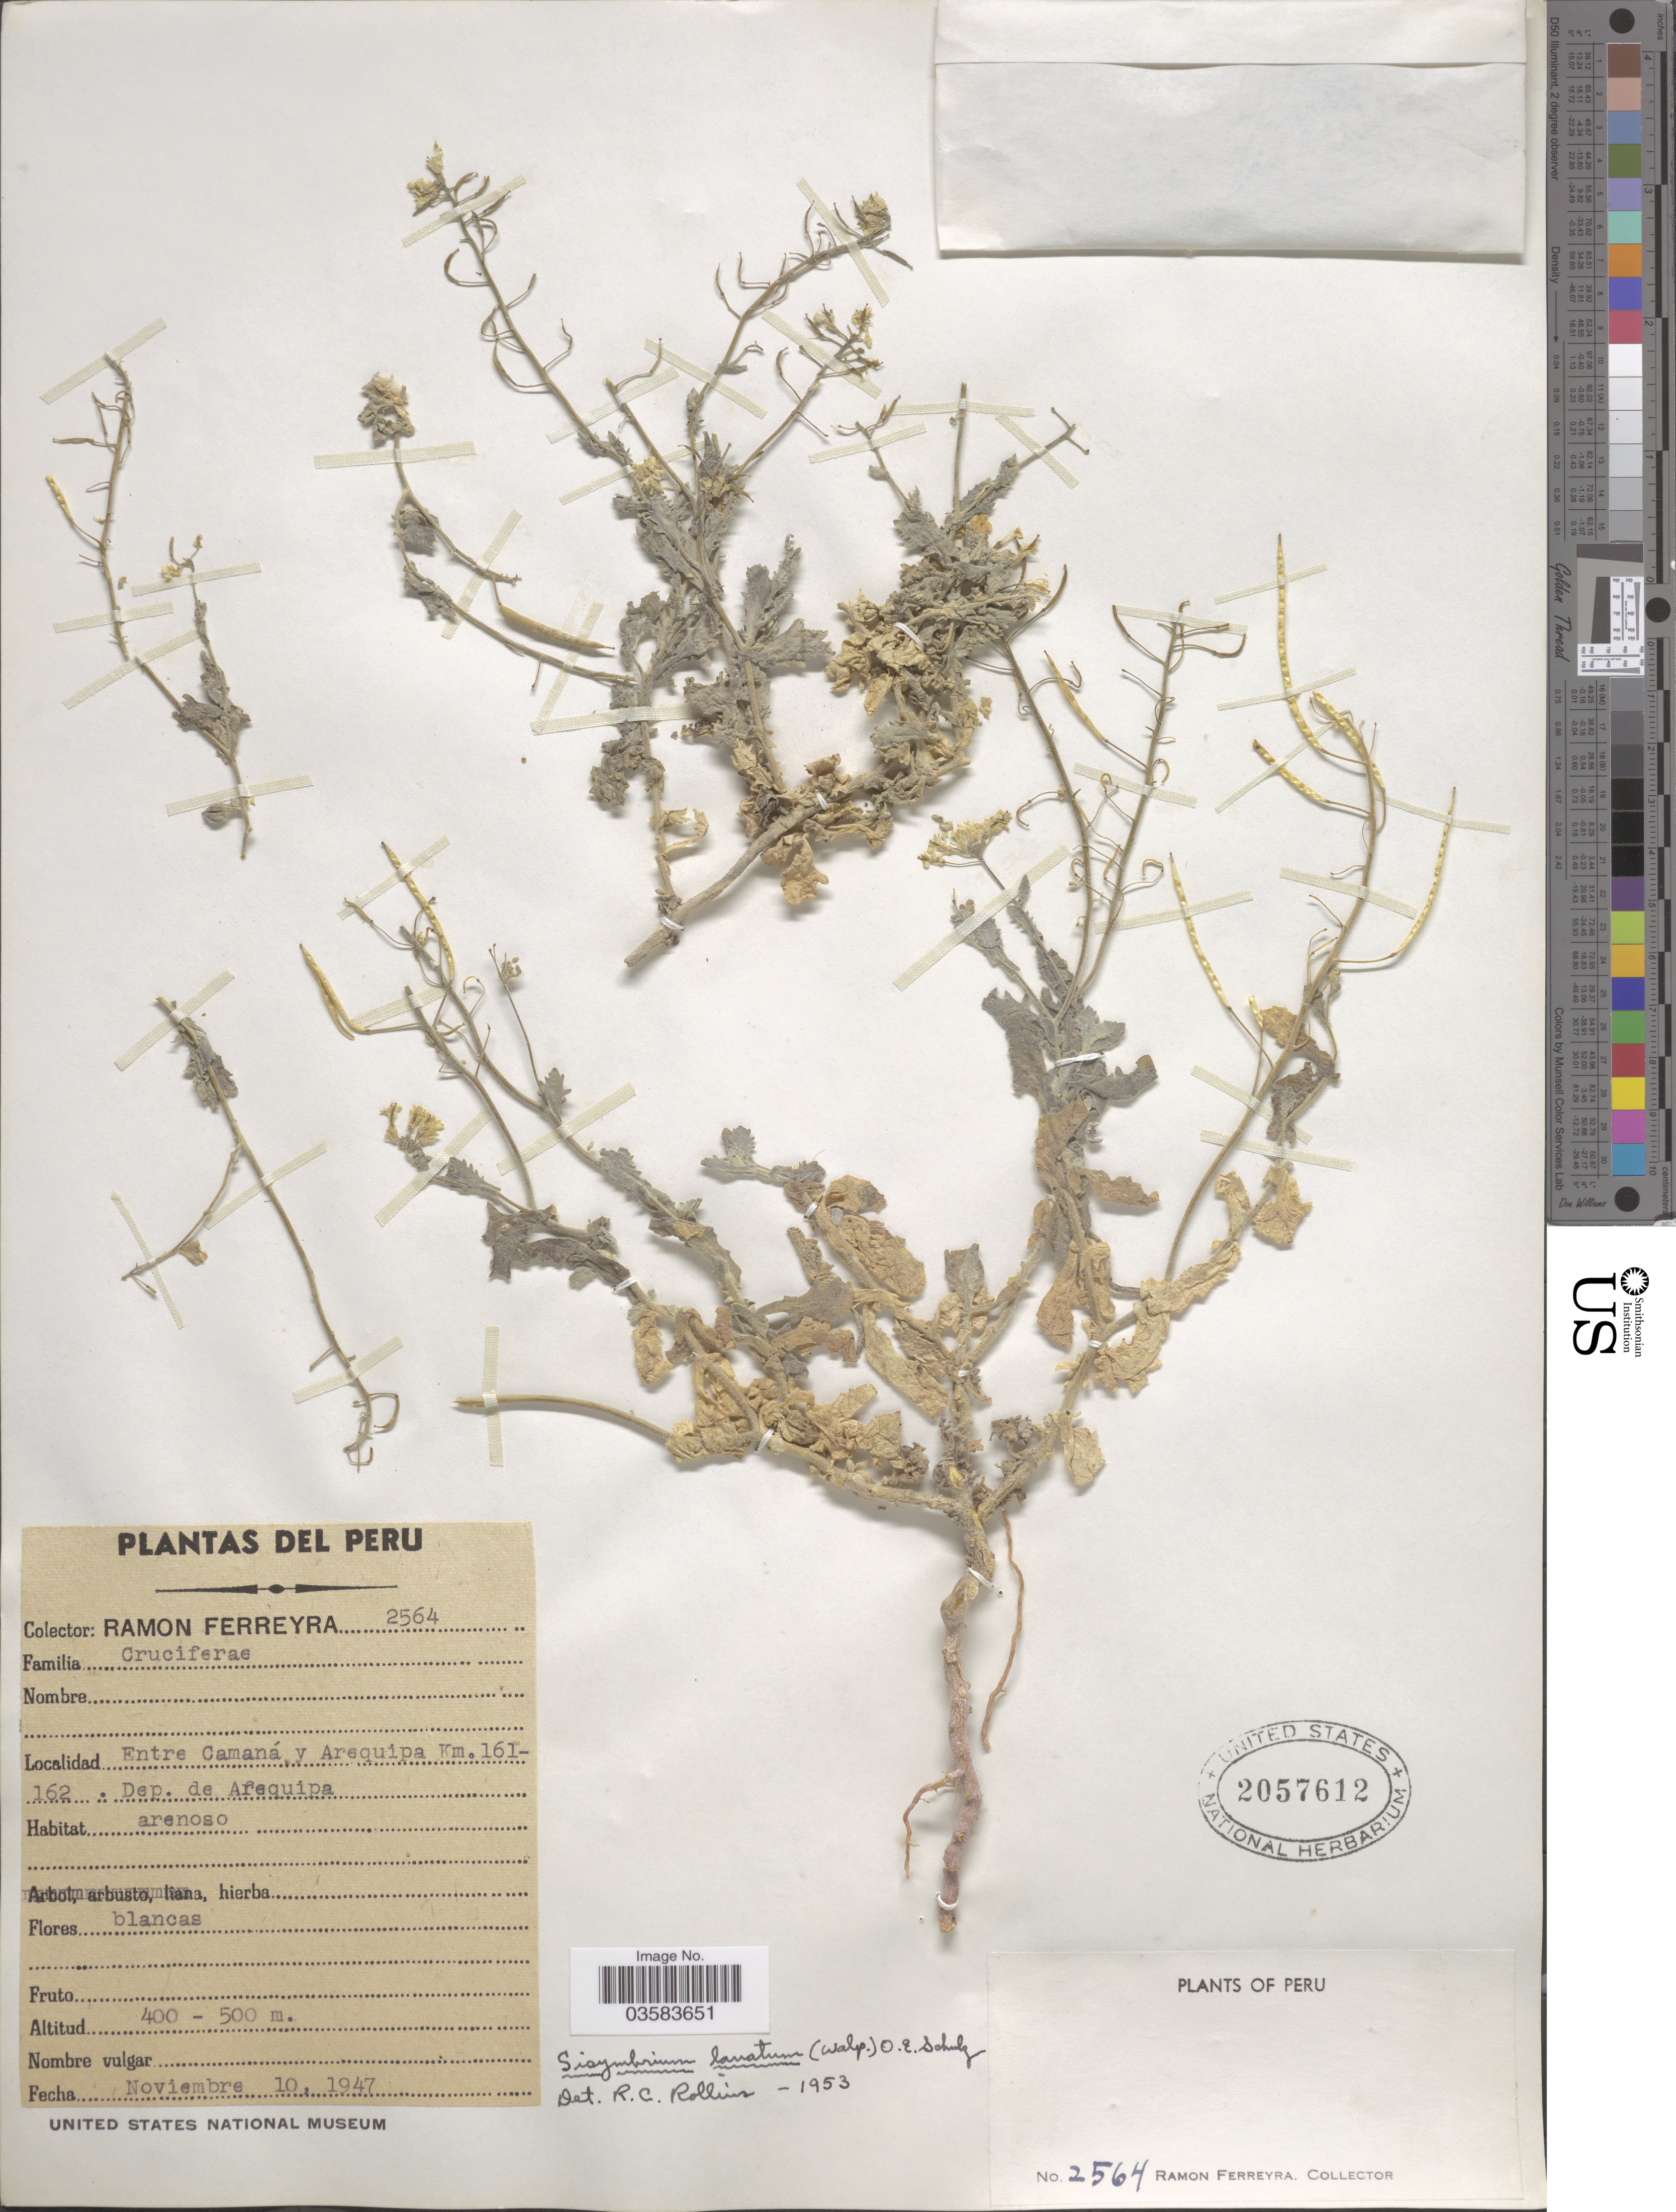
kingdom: Plantae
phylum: Tracheophyta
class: Magnoliopsida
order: Brassicales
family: Brassicaceae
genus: Neuontobotrys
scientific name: Neuontobotrys lanata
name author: (Walpers) Al-Shehbaz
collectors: R. A. Ferreyra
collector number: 2564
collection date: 1947-11-10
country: Peru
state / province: Arequipa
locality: Entre Camaná y Arequipa Km. 161-162. Dep. de Arequipa.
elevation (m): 400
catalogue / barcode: US 2057612